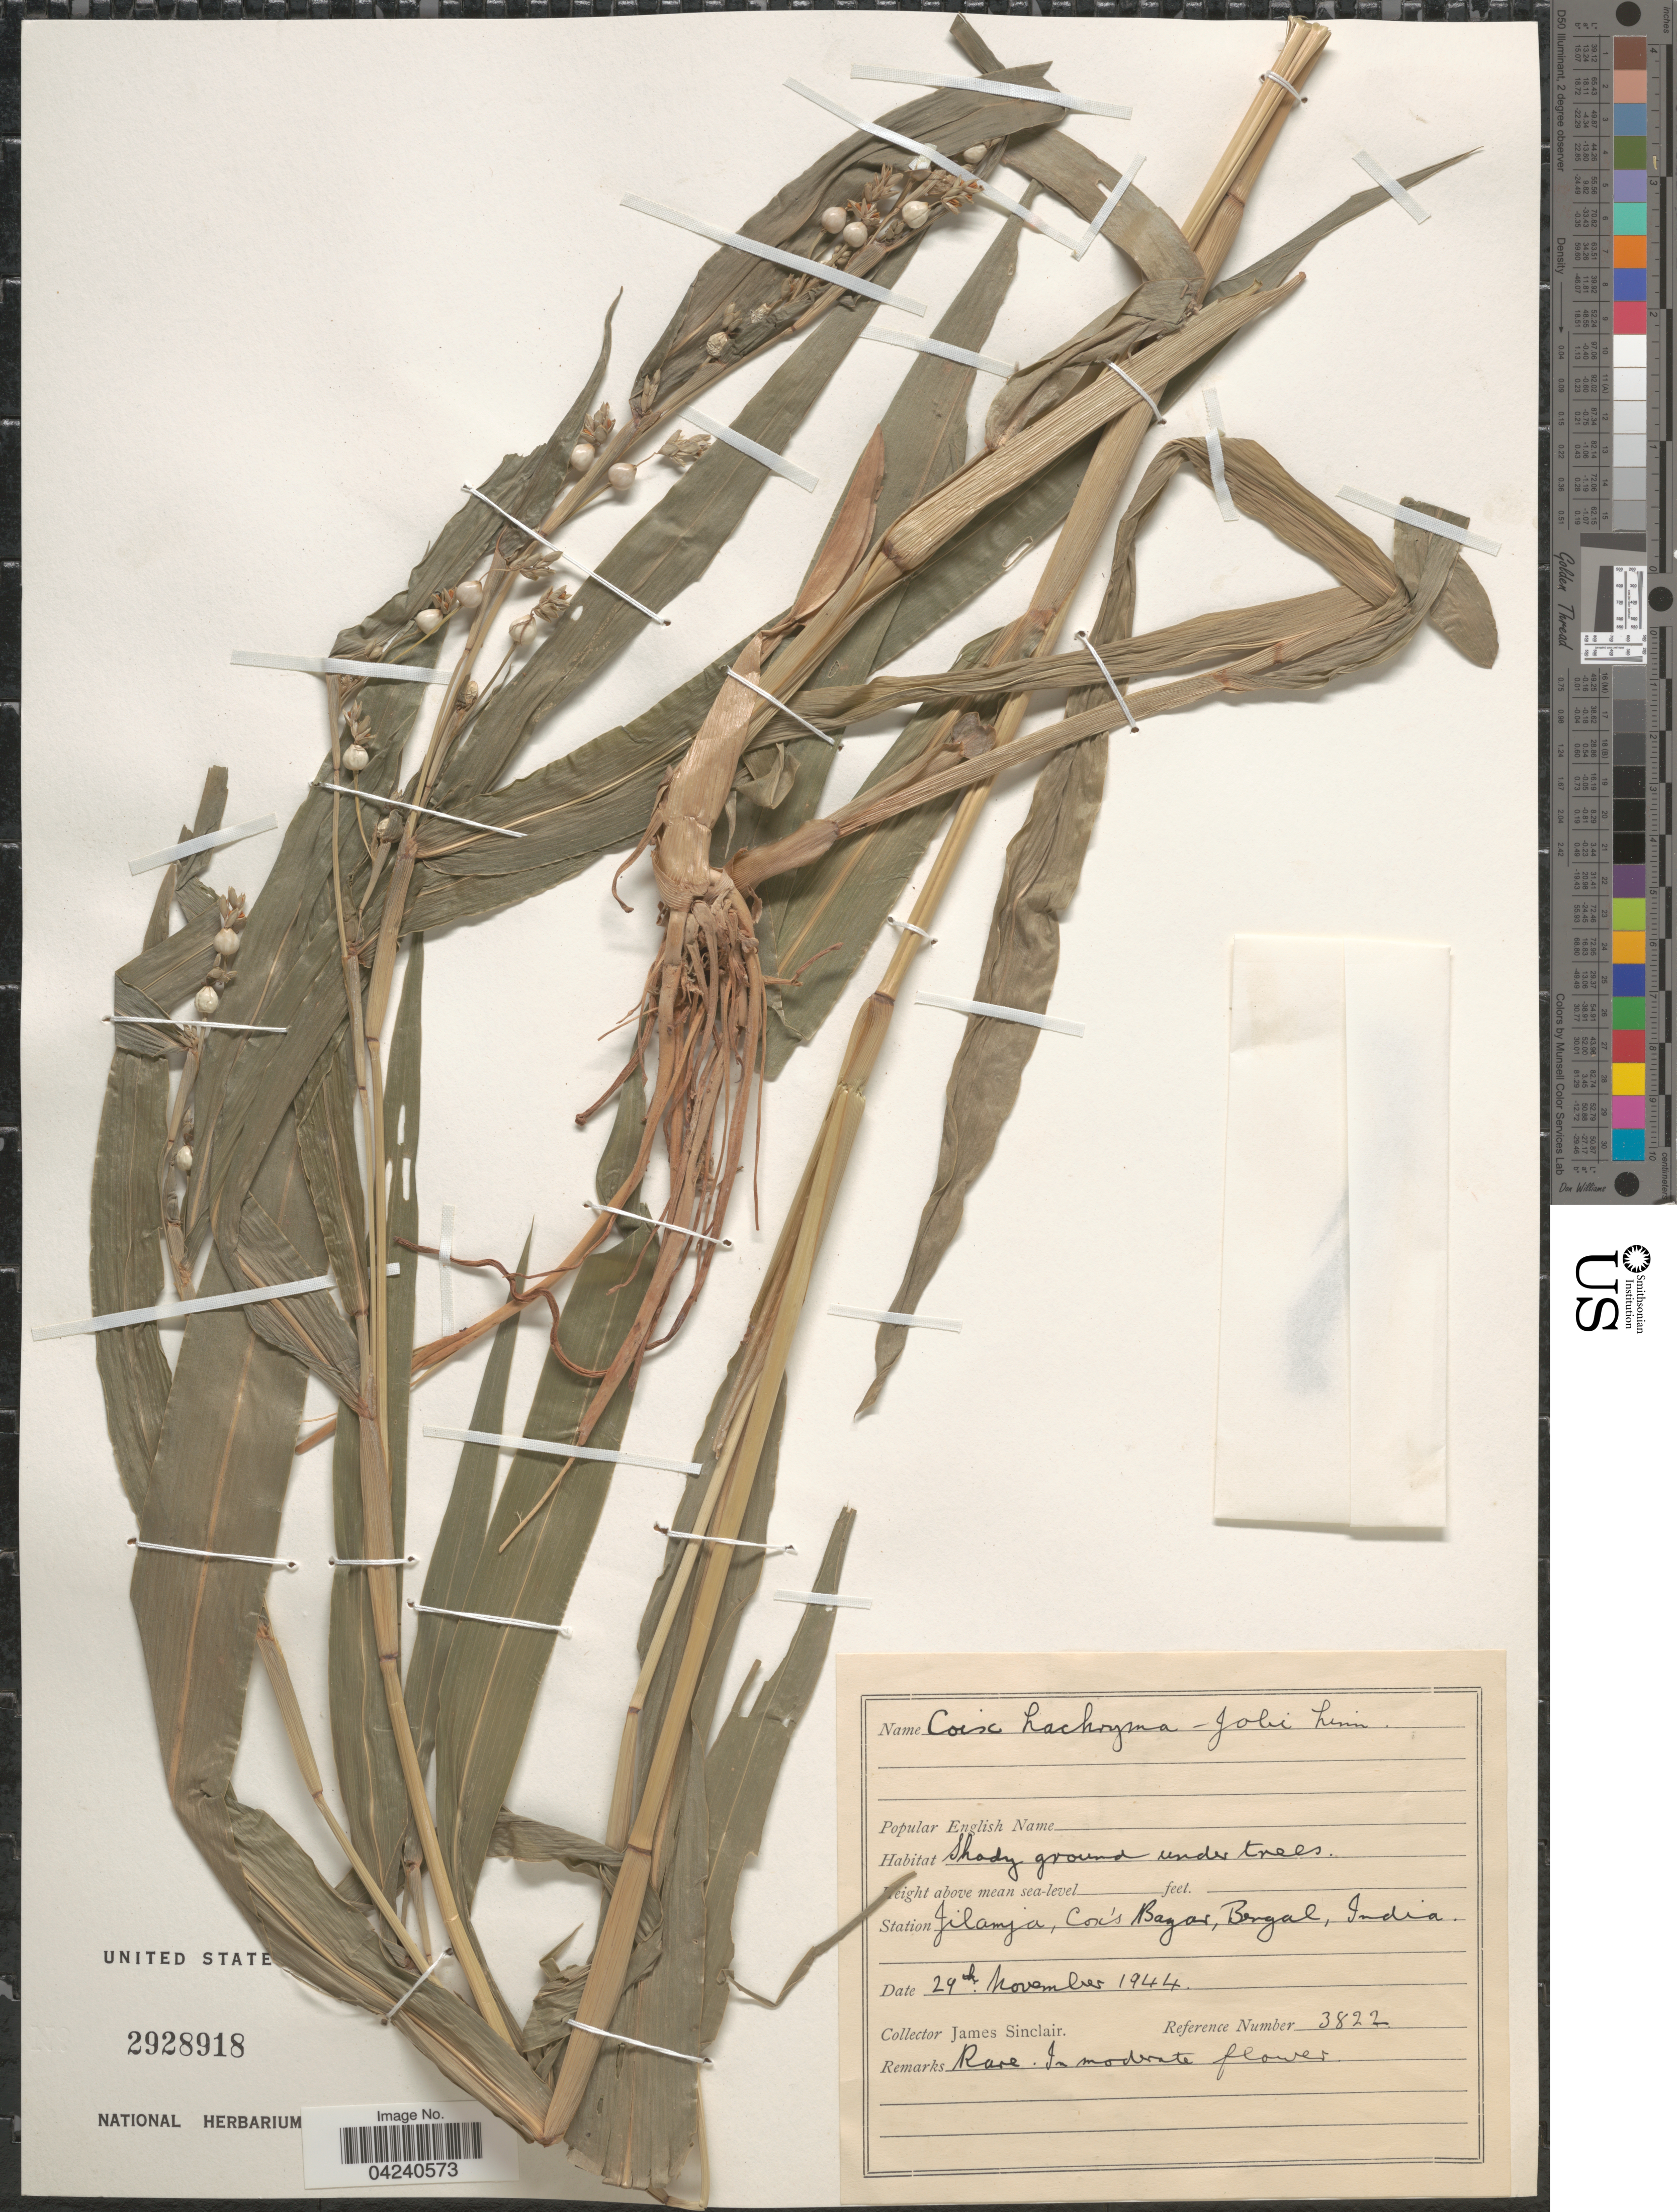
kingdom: Plantae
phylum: Tracheophyta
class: Liliopsida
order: Poales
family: Poaceae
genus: Coix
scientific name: Coix lacryma-jobi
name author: L.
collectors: J. Sinclair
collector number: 3822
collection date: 1944-11-29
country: Bangladesh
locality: Station Jilamja, Cox's Bazar, Bengal.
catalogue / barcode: US 2928918